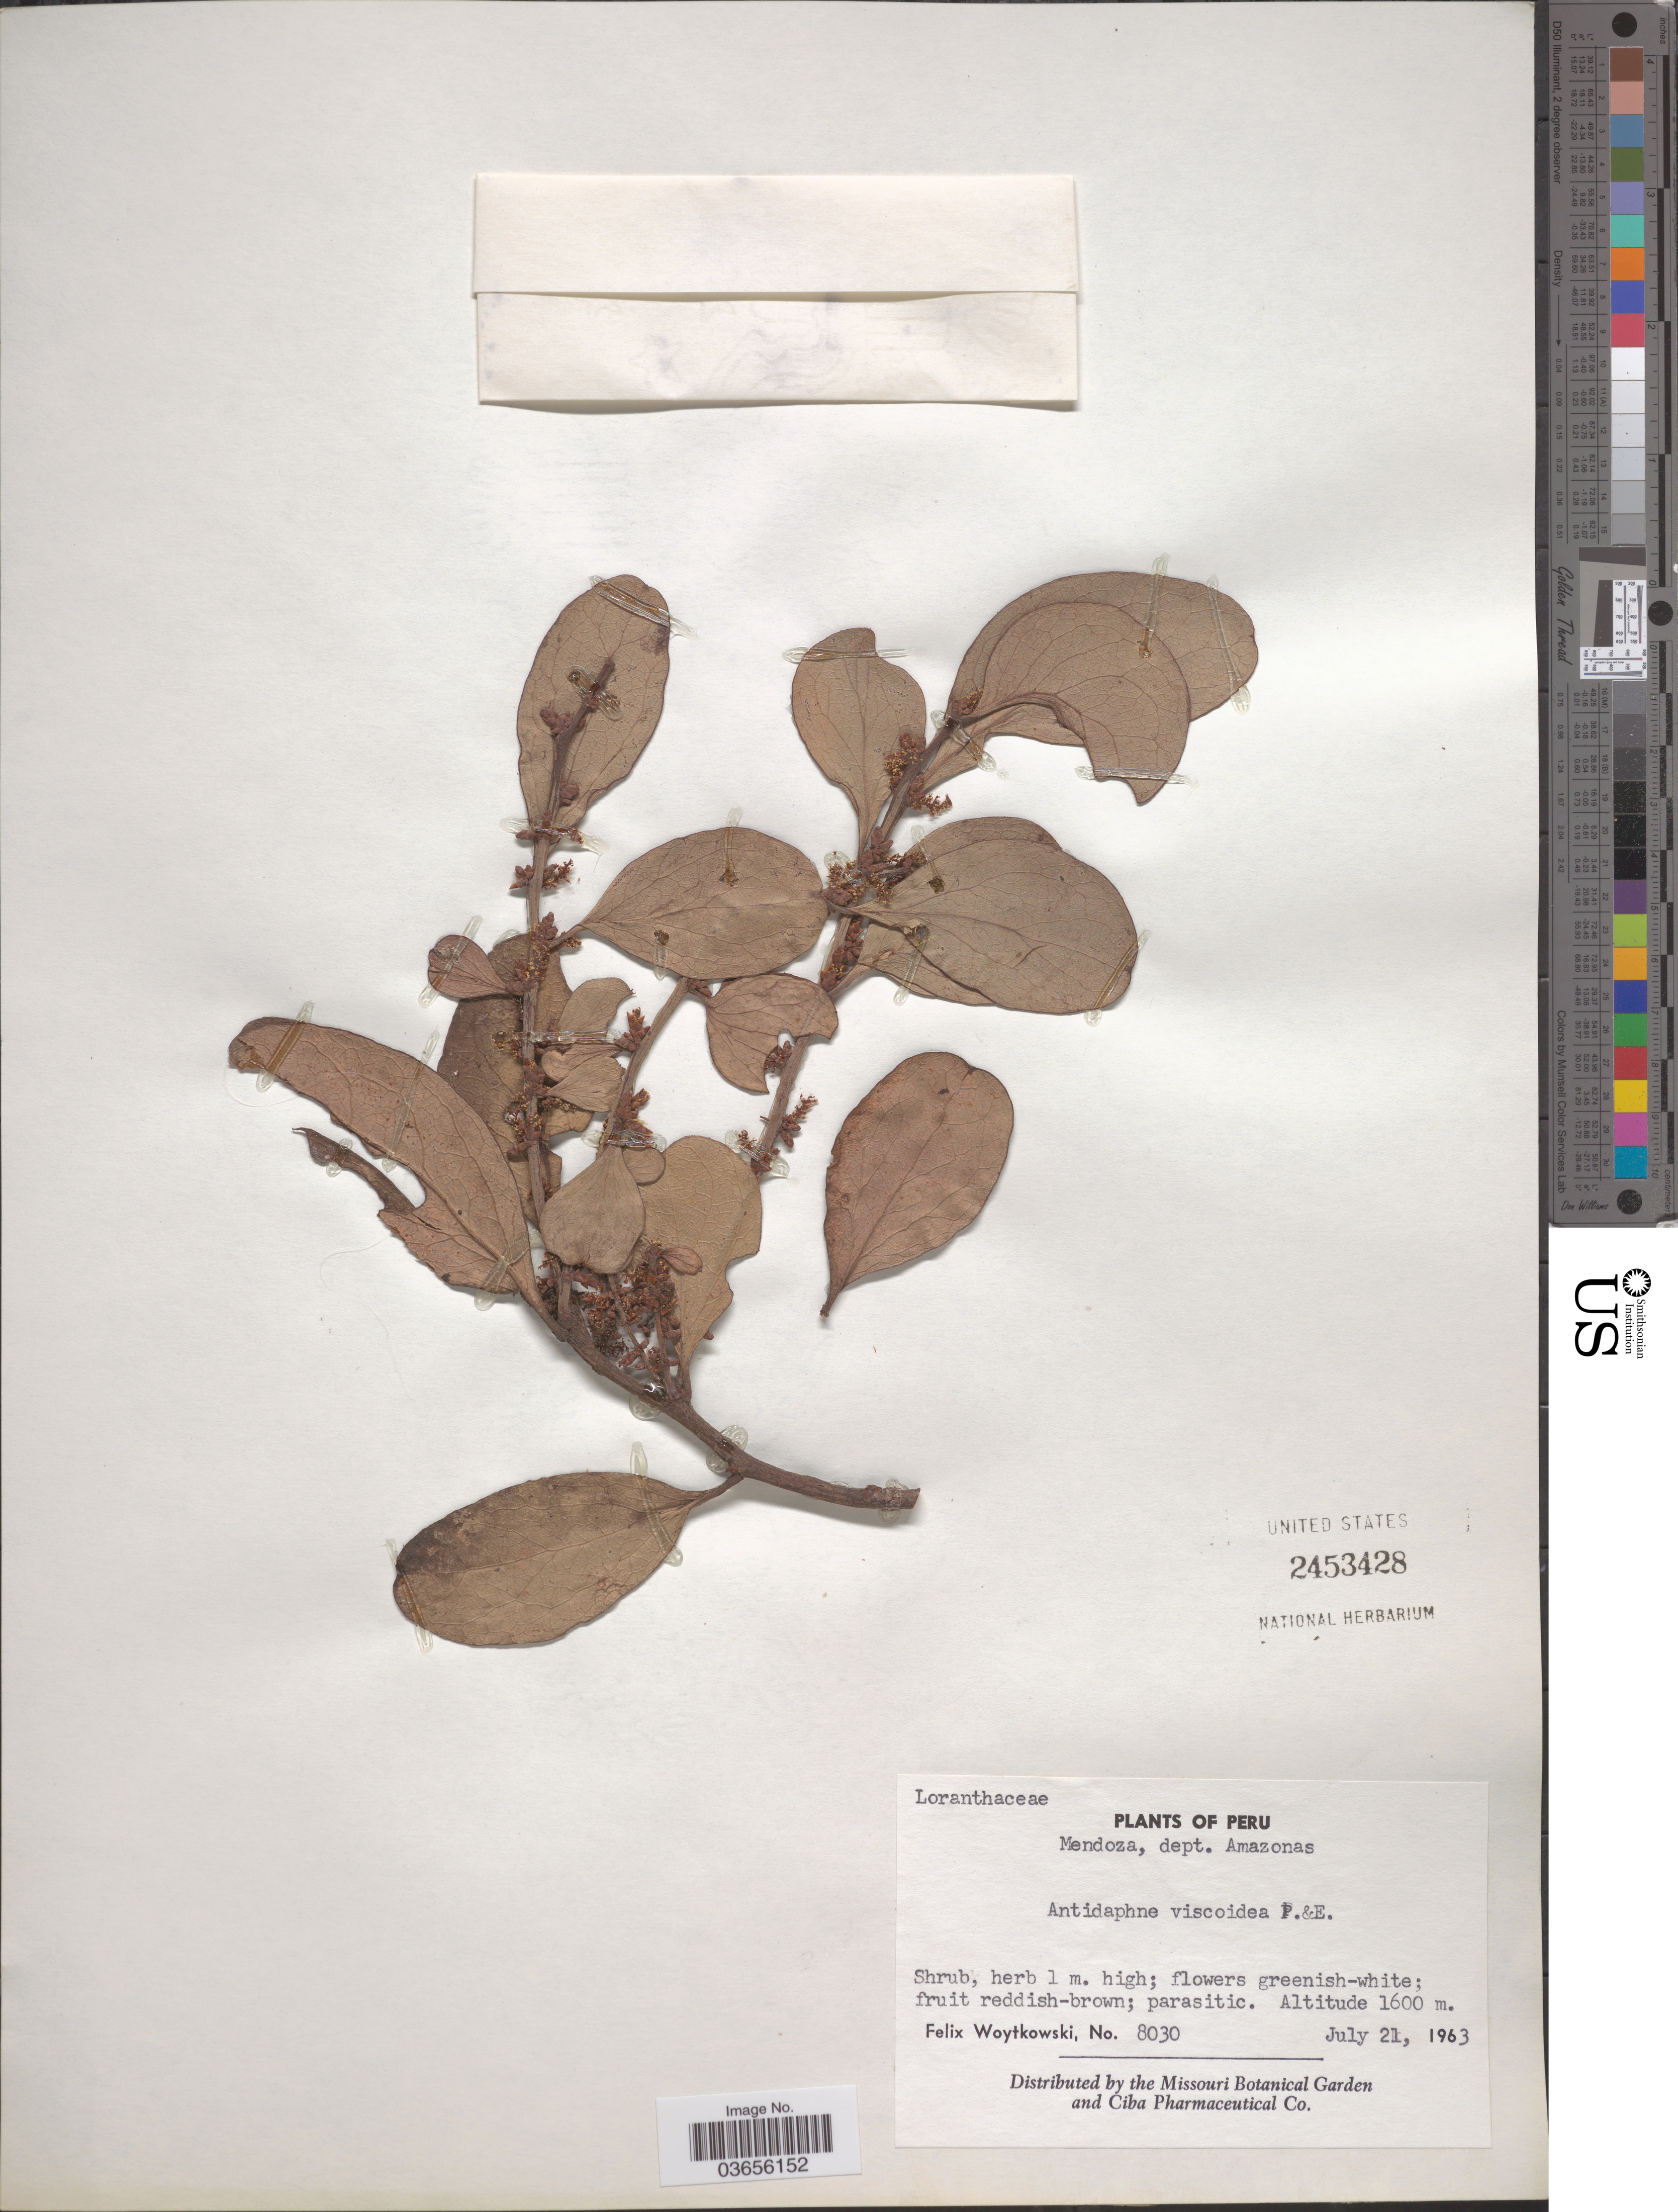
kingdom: Plantae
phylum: Tracheophyta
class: Magnoliopsida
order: Santalales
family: Santalaceae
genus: Antidaphne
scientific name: Antidaphne viscoidea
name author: Poepp. & Endl.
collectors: F. Woytkowski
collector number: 8030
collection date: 1963-07-21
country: Peru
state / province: Amazonas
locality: Mendoza, dept. Amazonas.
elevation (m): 1600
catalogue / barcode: US 2453428